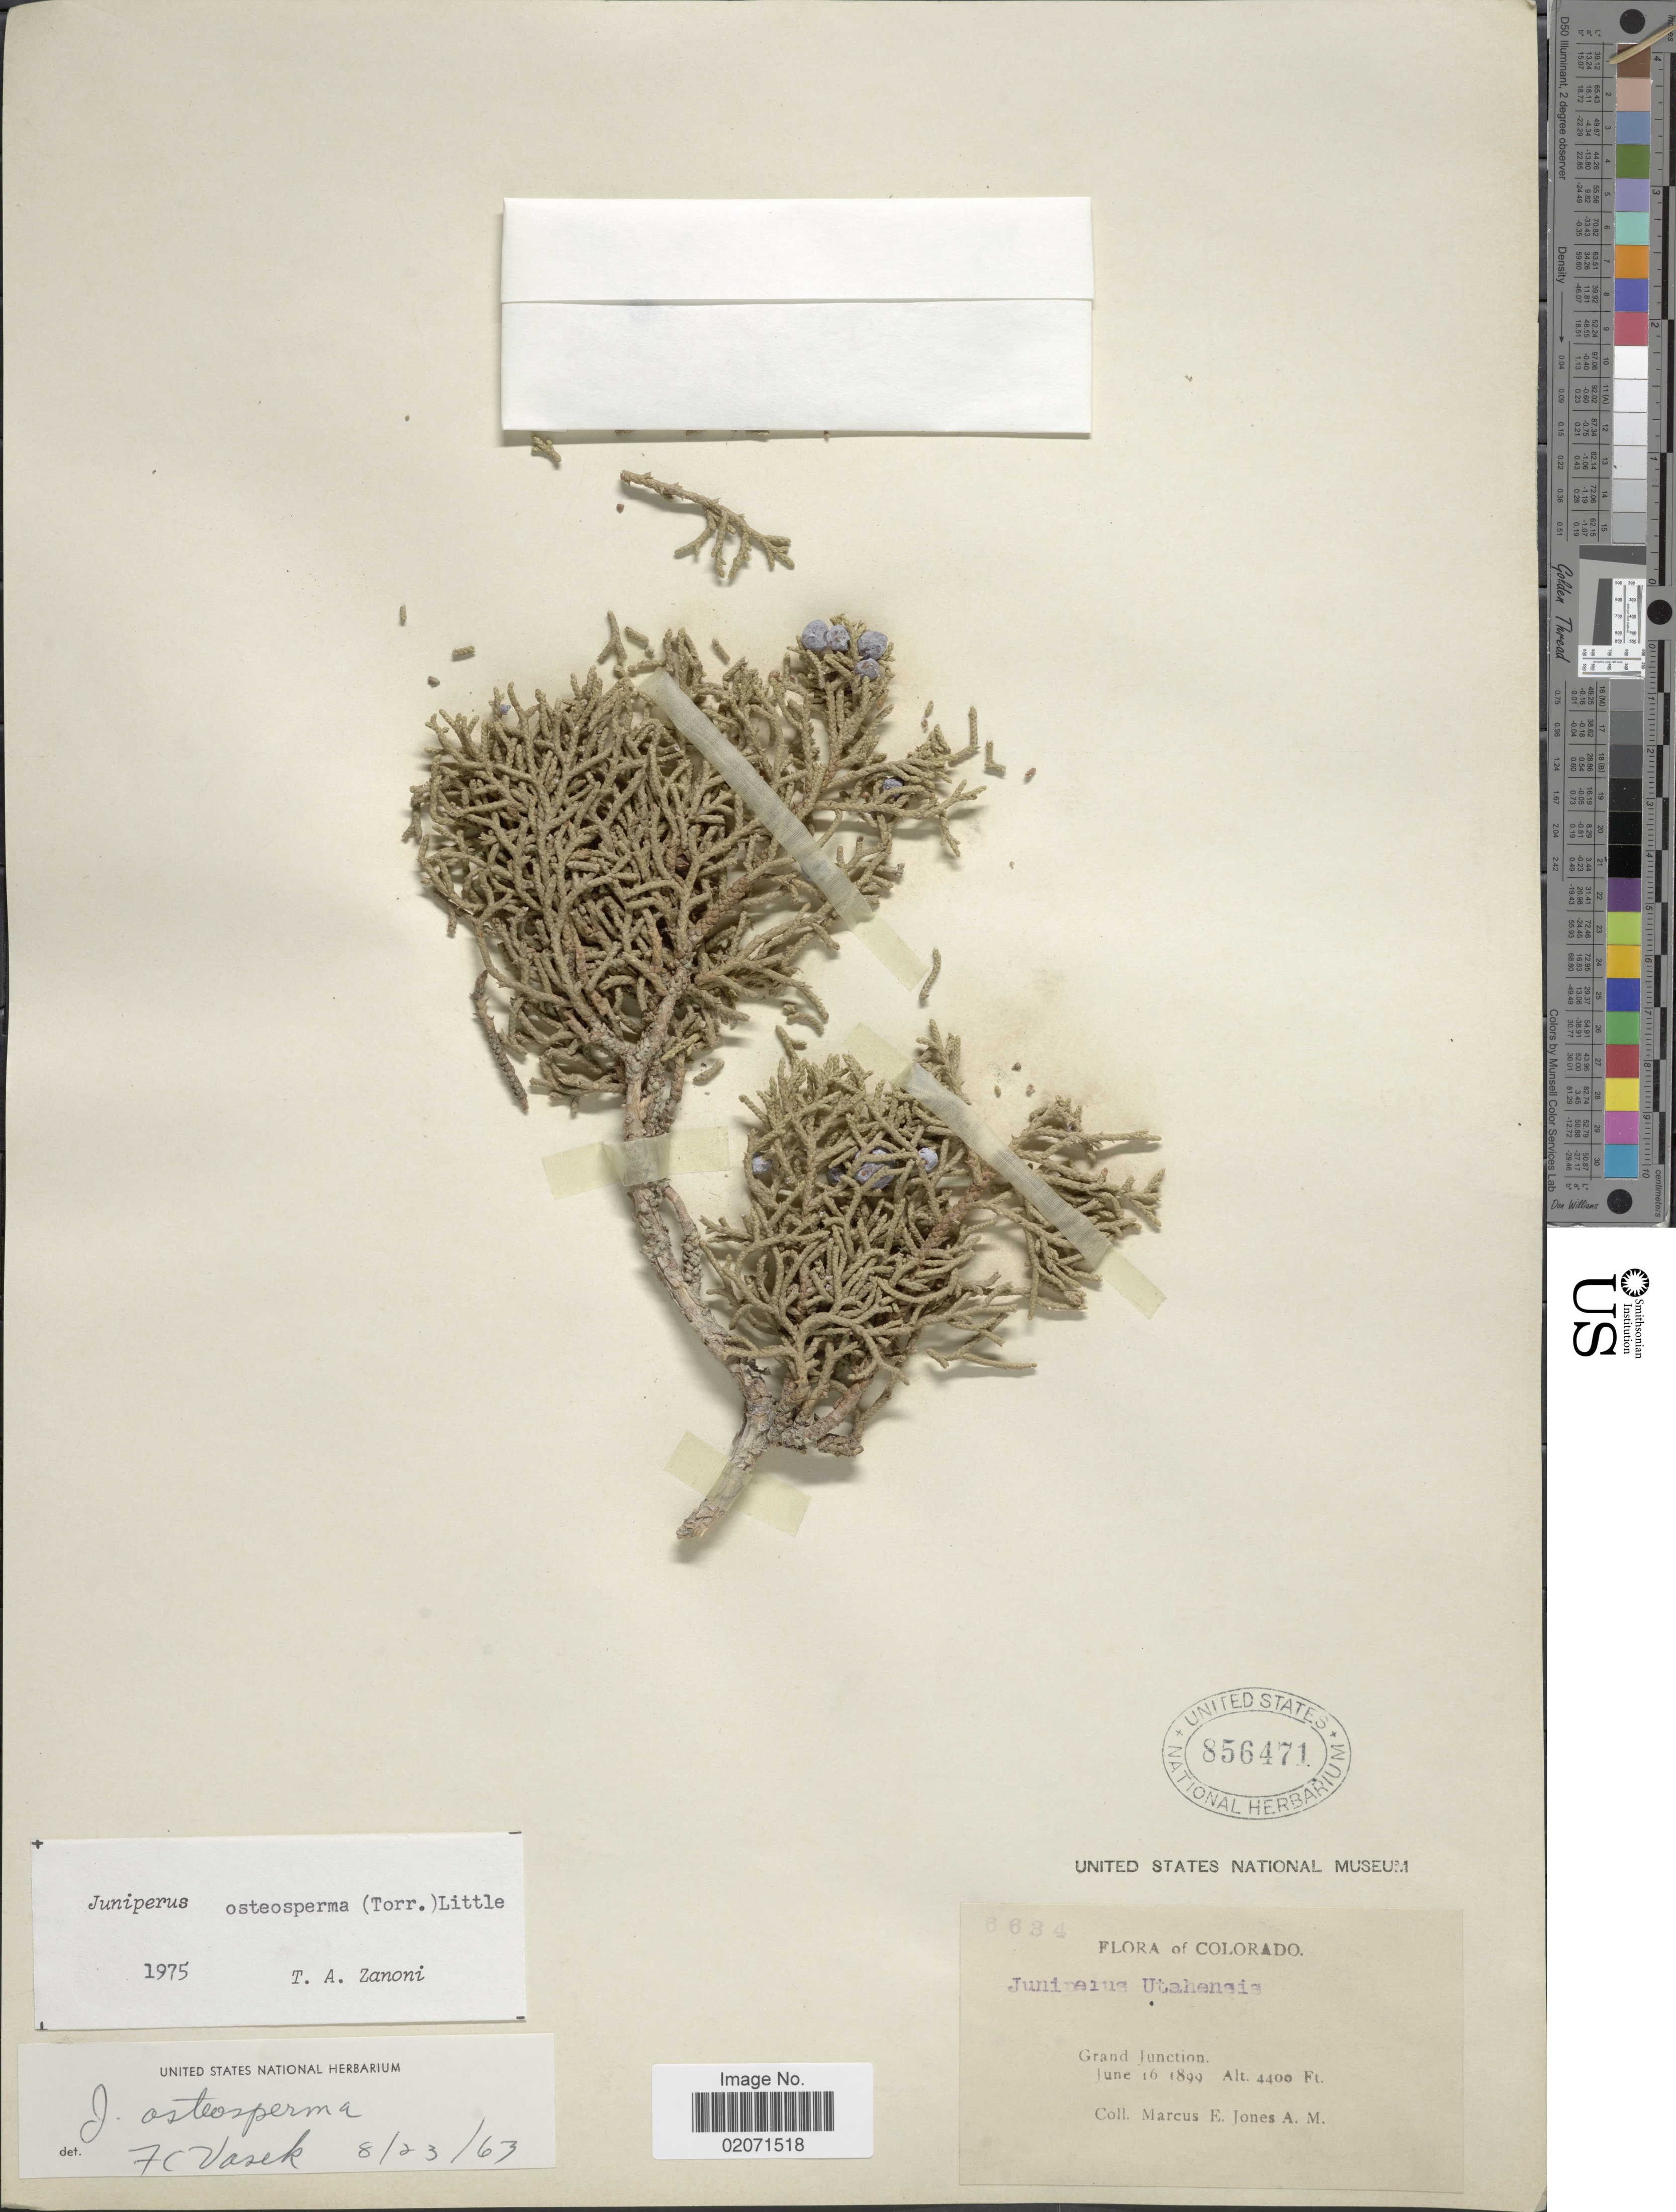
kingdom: Plantae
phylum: Tracheophyta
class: Pinopsida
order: Pinales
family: Cupressaceae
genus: Juniperus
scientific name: Juniperus osteosperma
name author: (Torr.) Little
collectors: M. E. Jones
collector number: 6634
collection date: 1899-06-16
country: United States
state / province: Colorado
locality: Grand Junction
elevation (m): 1341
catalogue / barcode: US 856471